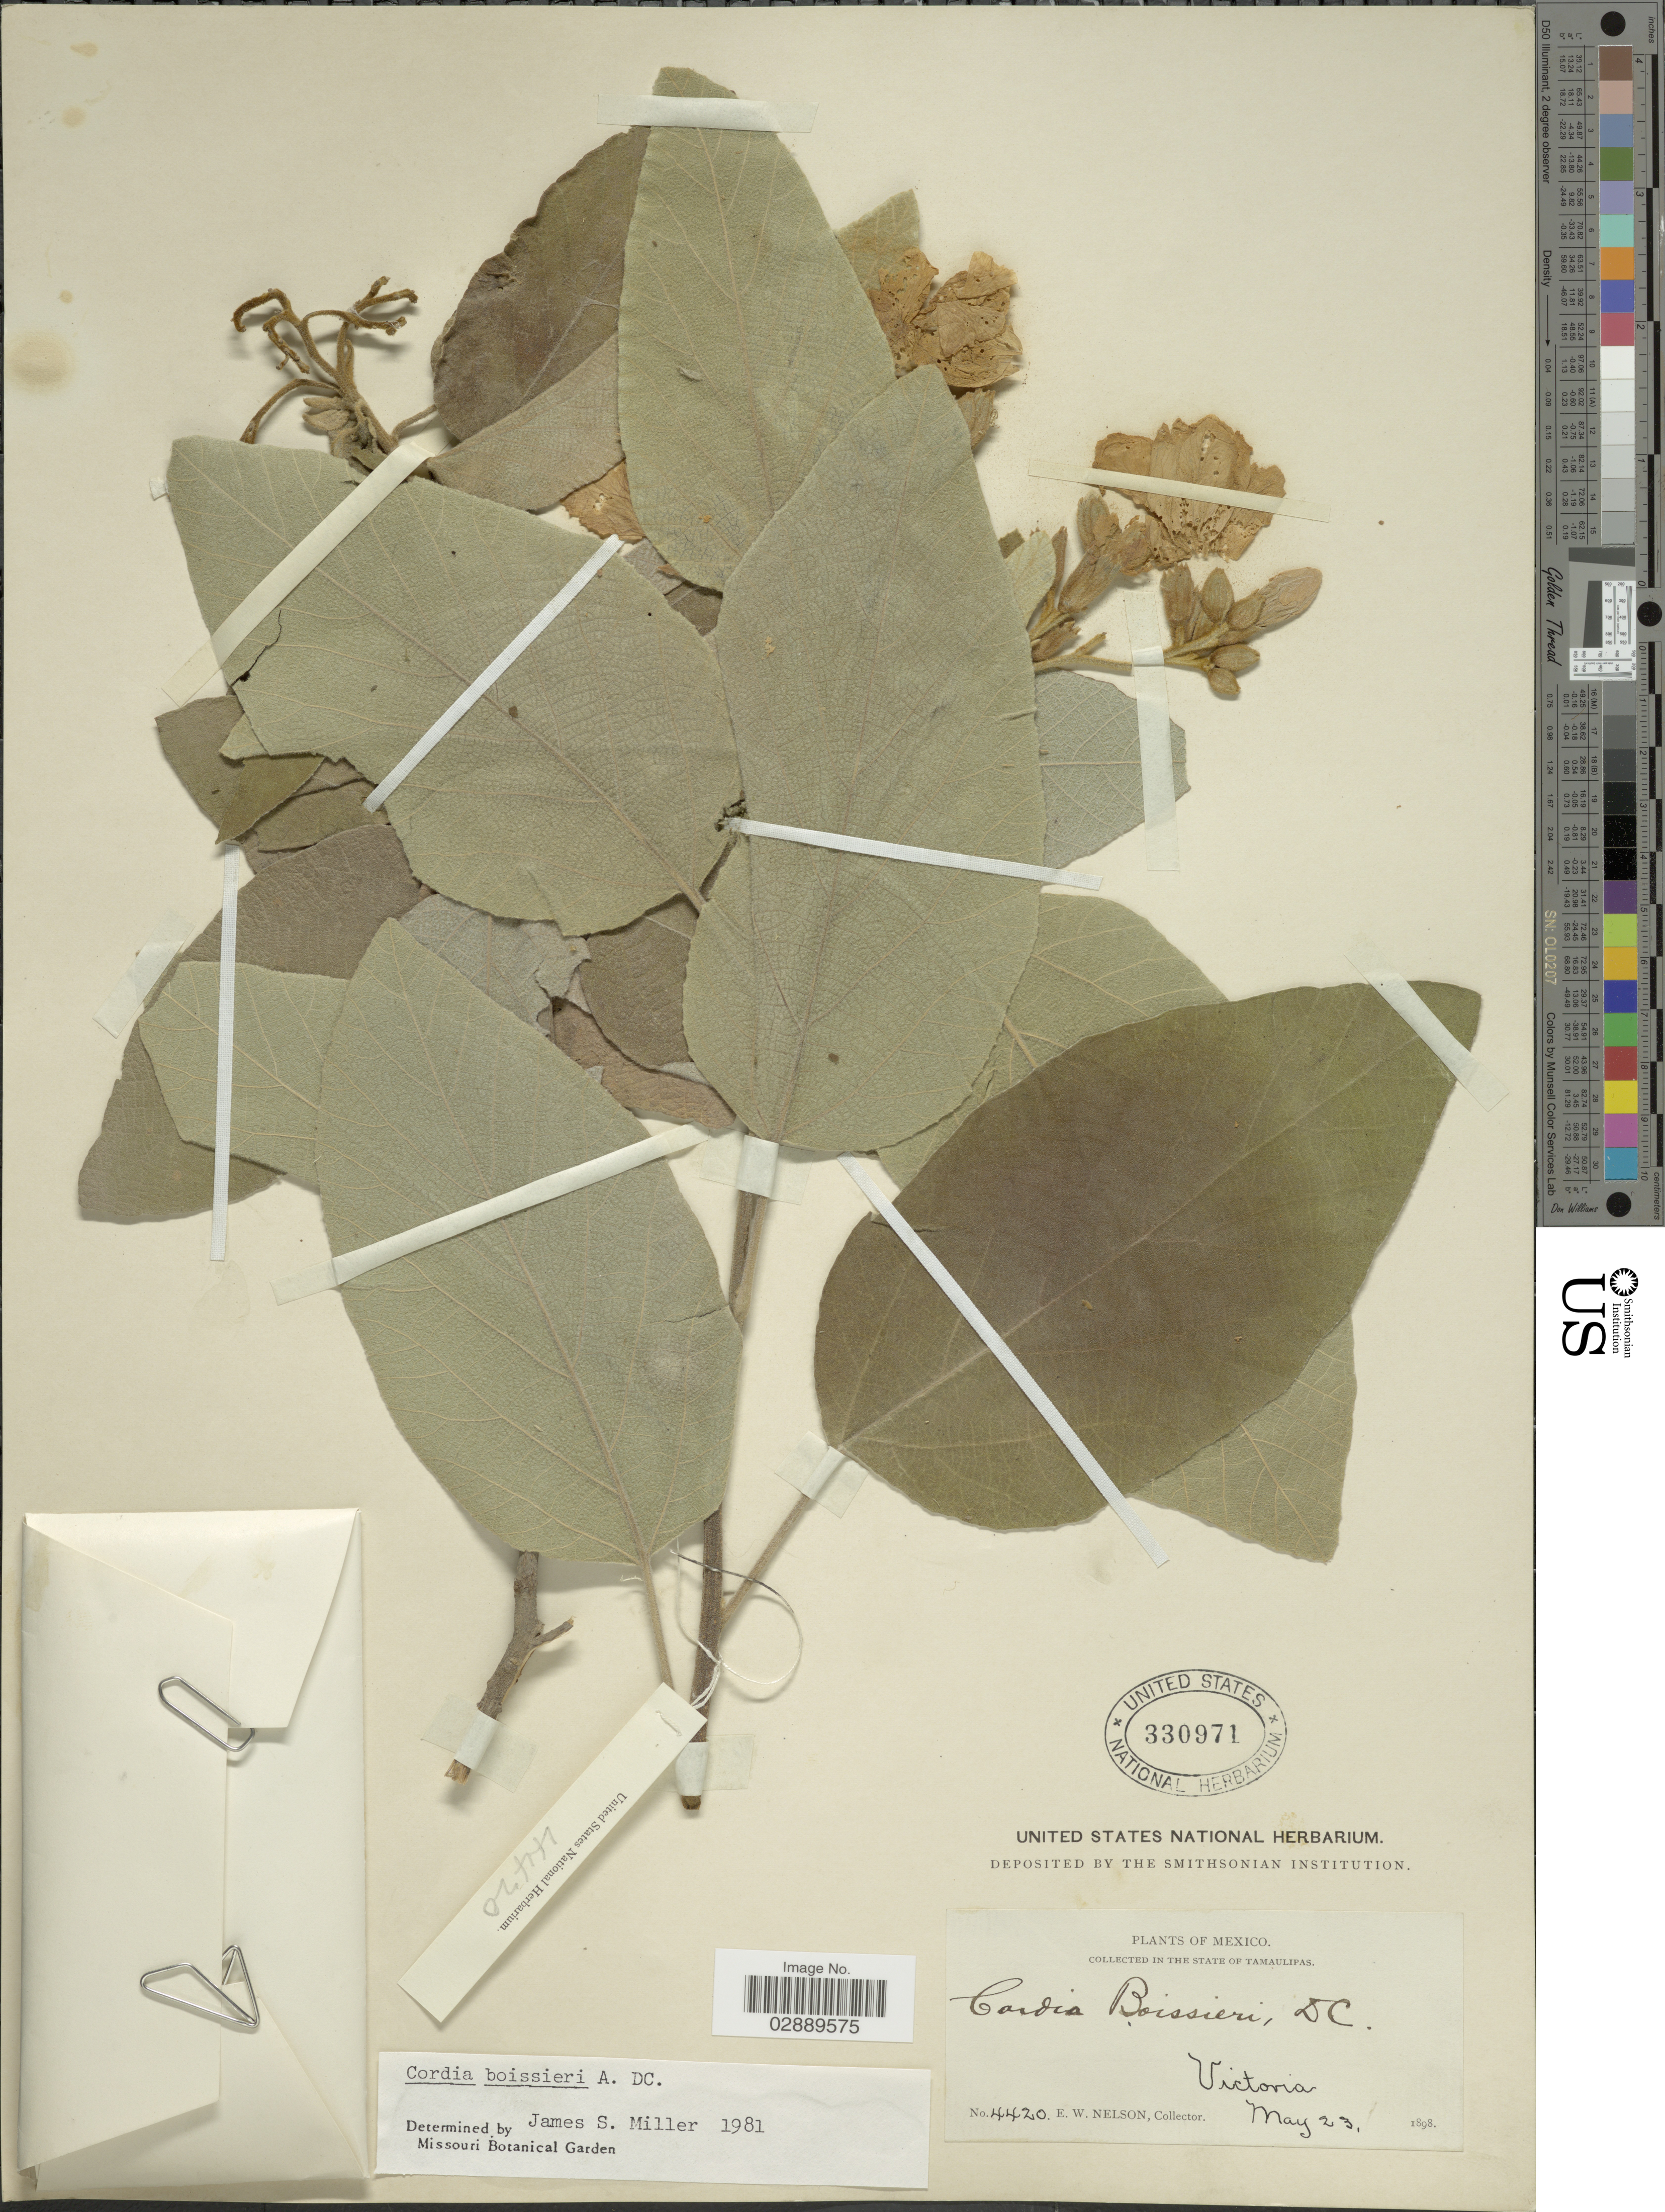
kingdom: Plantae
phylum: Tracheophyta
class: Magnoliopsida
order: Boraginales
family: Cordiaceae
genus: Cordia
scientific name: Cordia boissieri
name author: A. DC.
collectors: E. W. Nelson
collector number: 4420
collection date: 1898-05-23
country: Mexico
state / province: Tamaulipas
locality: Victoria.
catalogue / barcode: US 330971